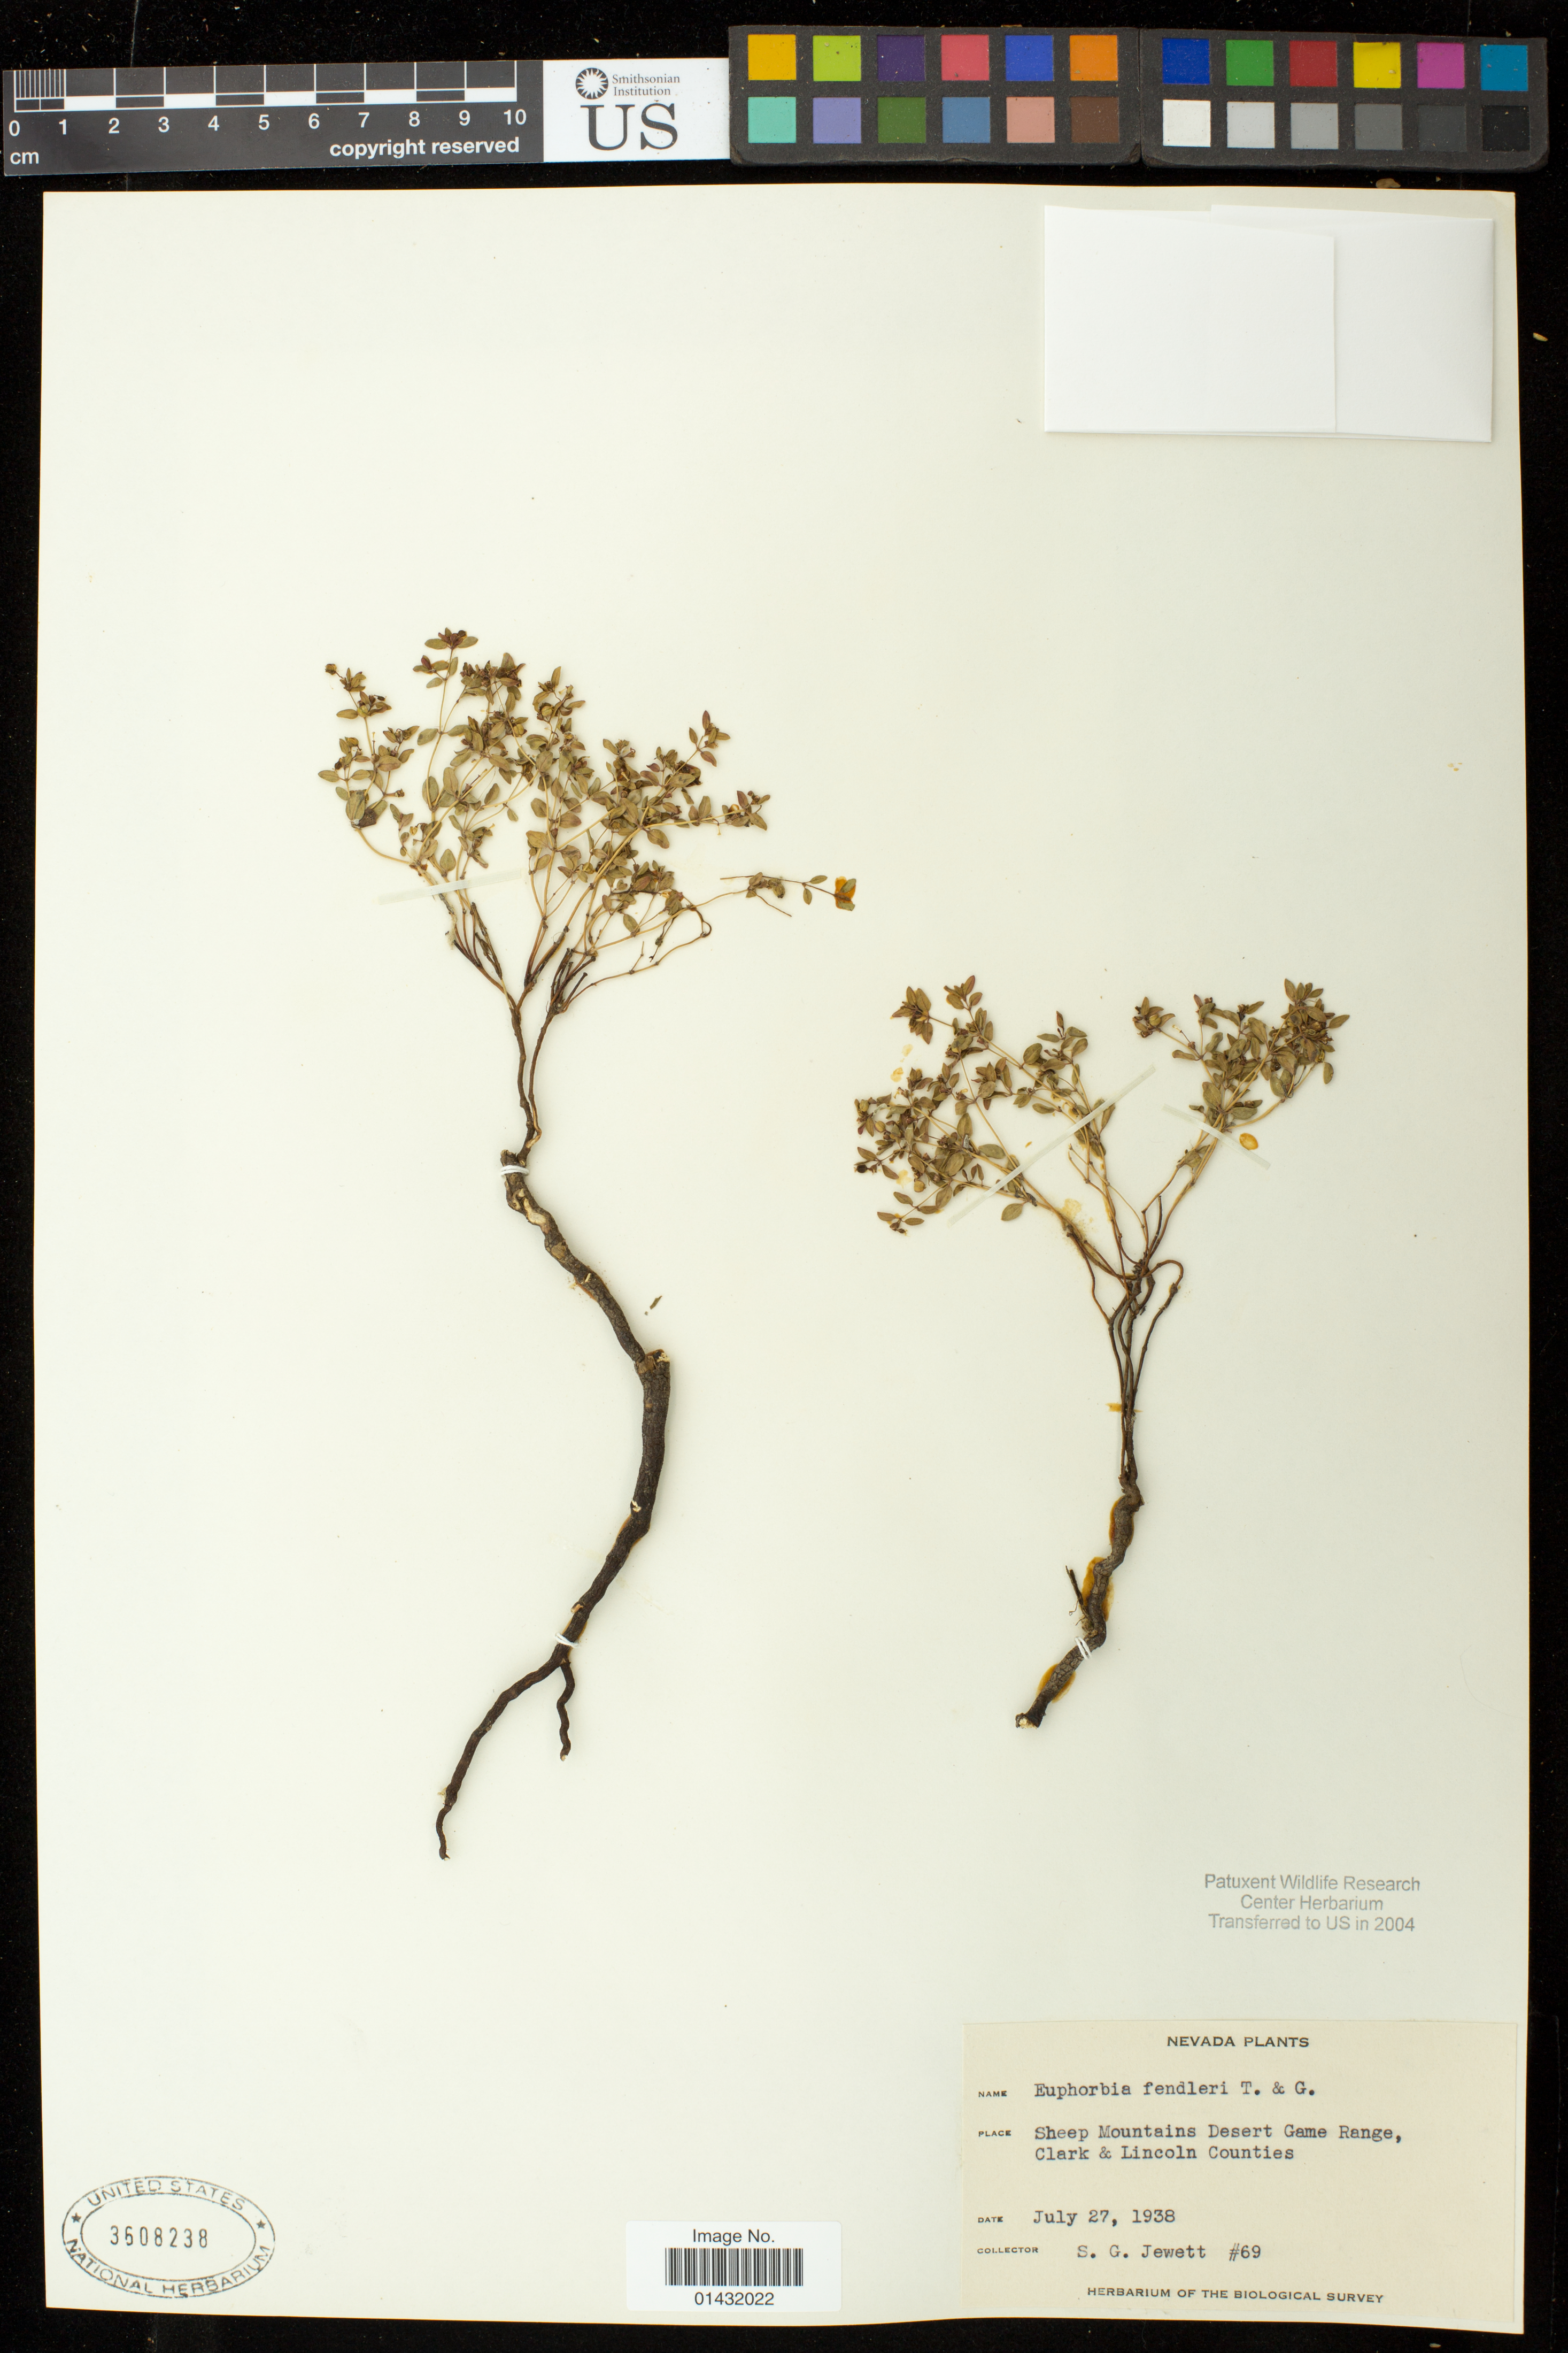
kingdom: Plantae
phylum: Tracheophyta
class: Magnoliopsida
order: Malpighiales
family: Euphorbiaceae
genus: Euphorbia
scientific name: Euphorbia fendleri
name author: Torr. & A. Gray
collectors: S. Jewett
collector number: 69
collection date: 1938-07-27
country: United States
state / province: Nevada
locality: Sheep Mountains Desert Game Range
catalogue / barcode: US 3608238